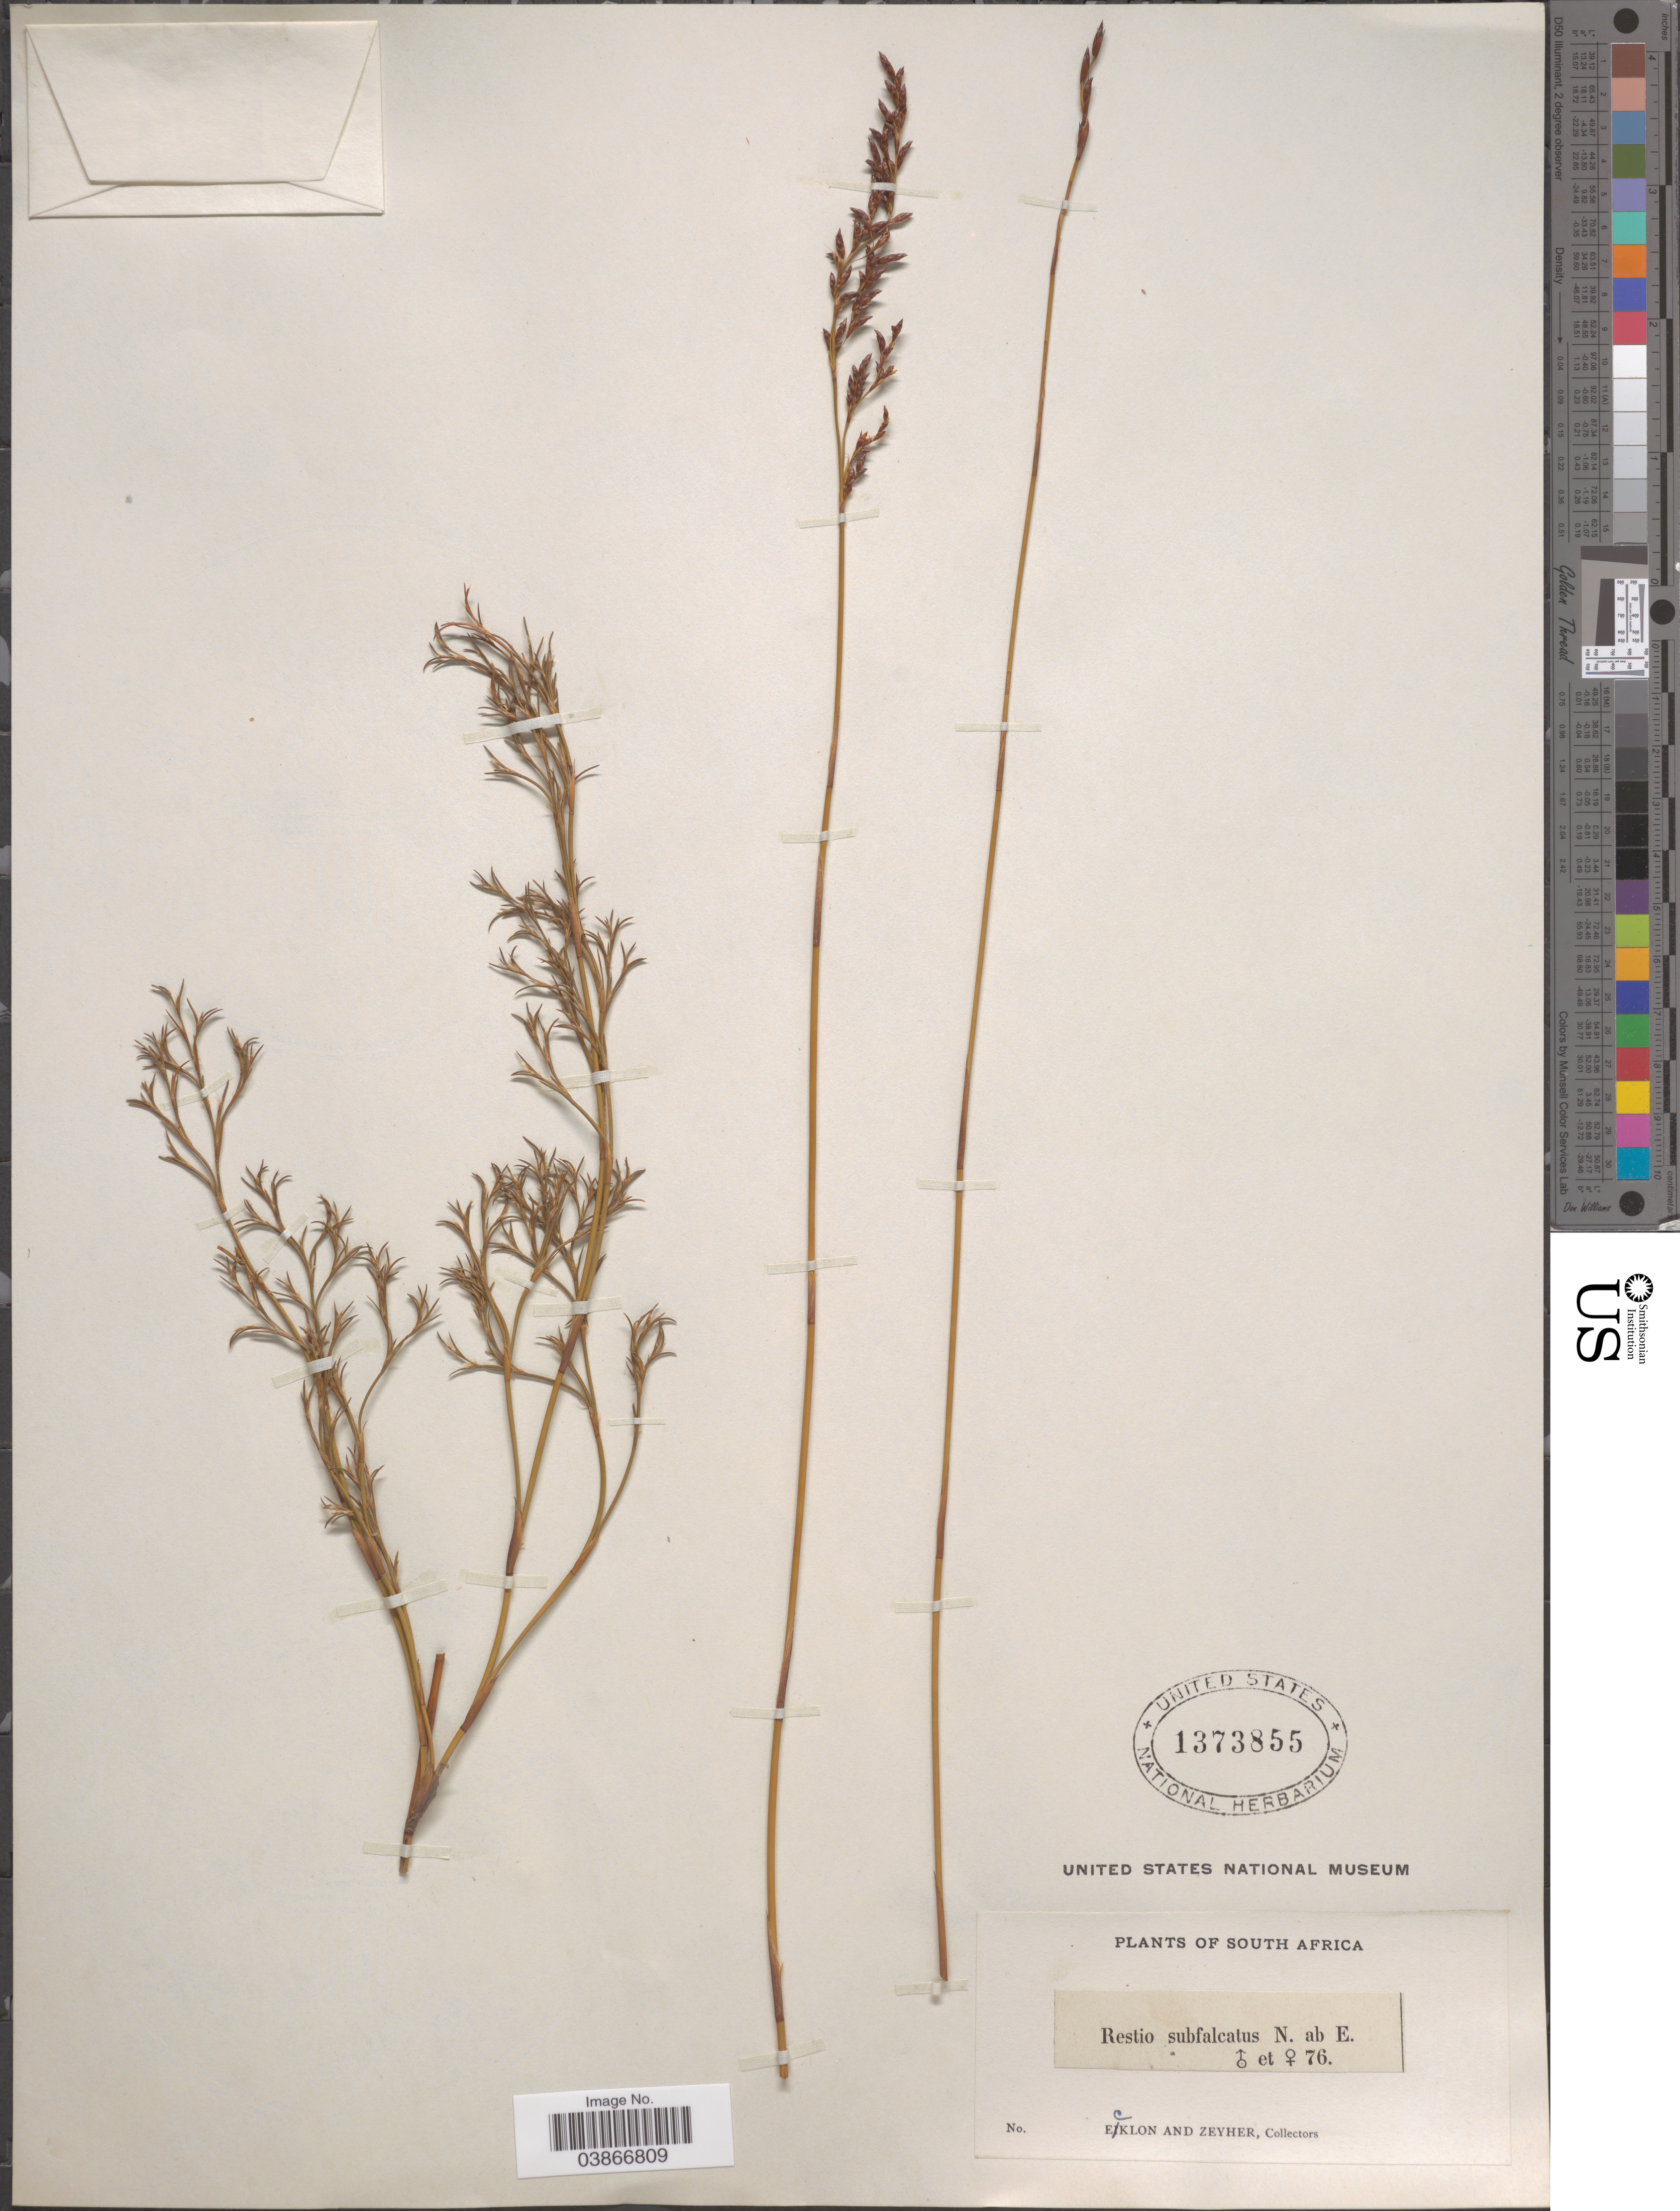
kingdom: Plantae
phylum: Tracheophyta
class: Liliopsida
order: Poales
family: Restionaceae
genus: Restio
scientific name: Restio subfalcatus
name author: Nees ex Mast.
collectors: -. Ecklon & -. Zeyher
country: South Africa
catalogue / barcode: US 1373855